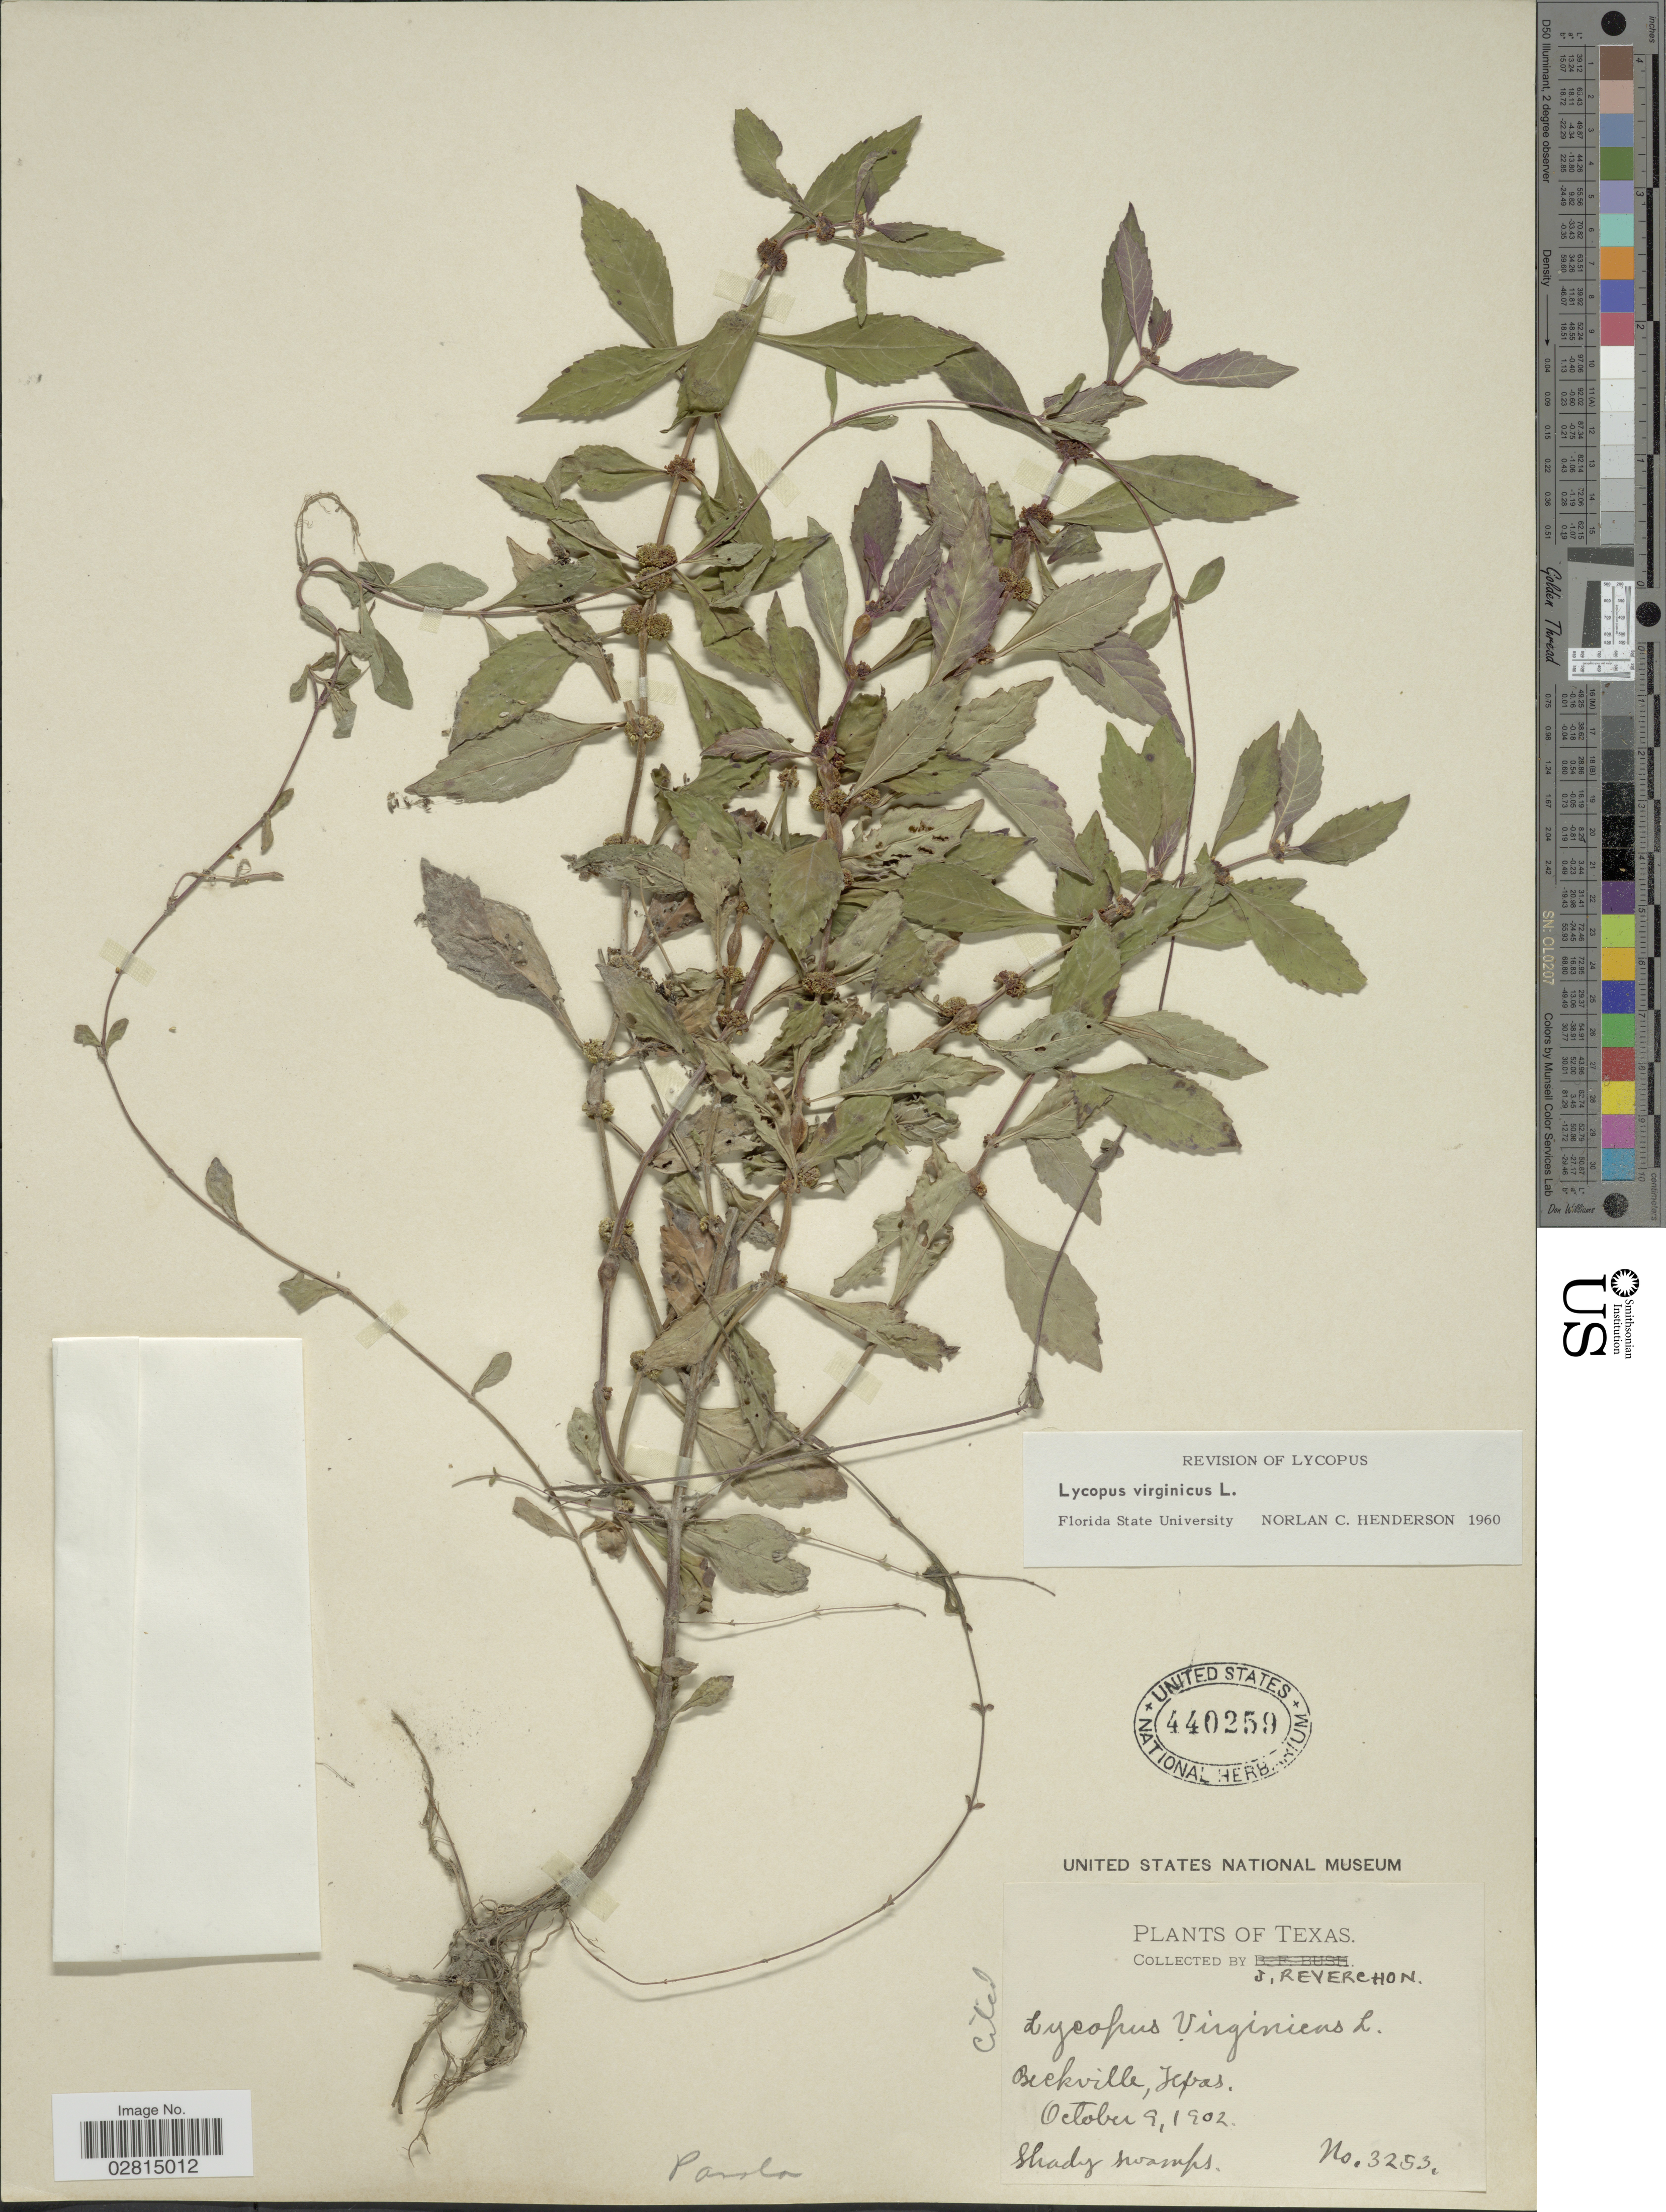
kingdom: Plantae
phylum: Tracheophyta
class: Magnoliopsida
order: Lamiales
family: Lamiaceae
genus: Lycopus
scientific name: Lycopus virginicus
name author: L.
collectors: J. Reverchon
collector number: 3293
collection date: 1902-10-09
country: United States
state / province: Texas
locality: Beckville.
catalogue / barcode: US 440259